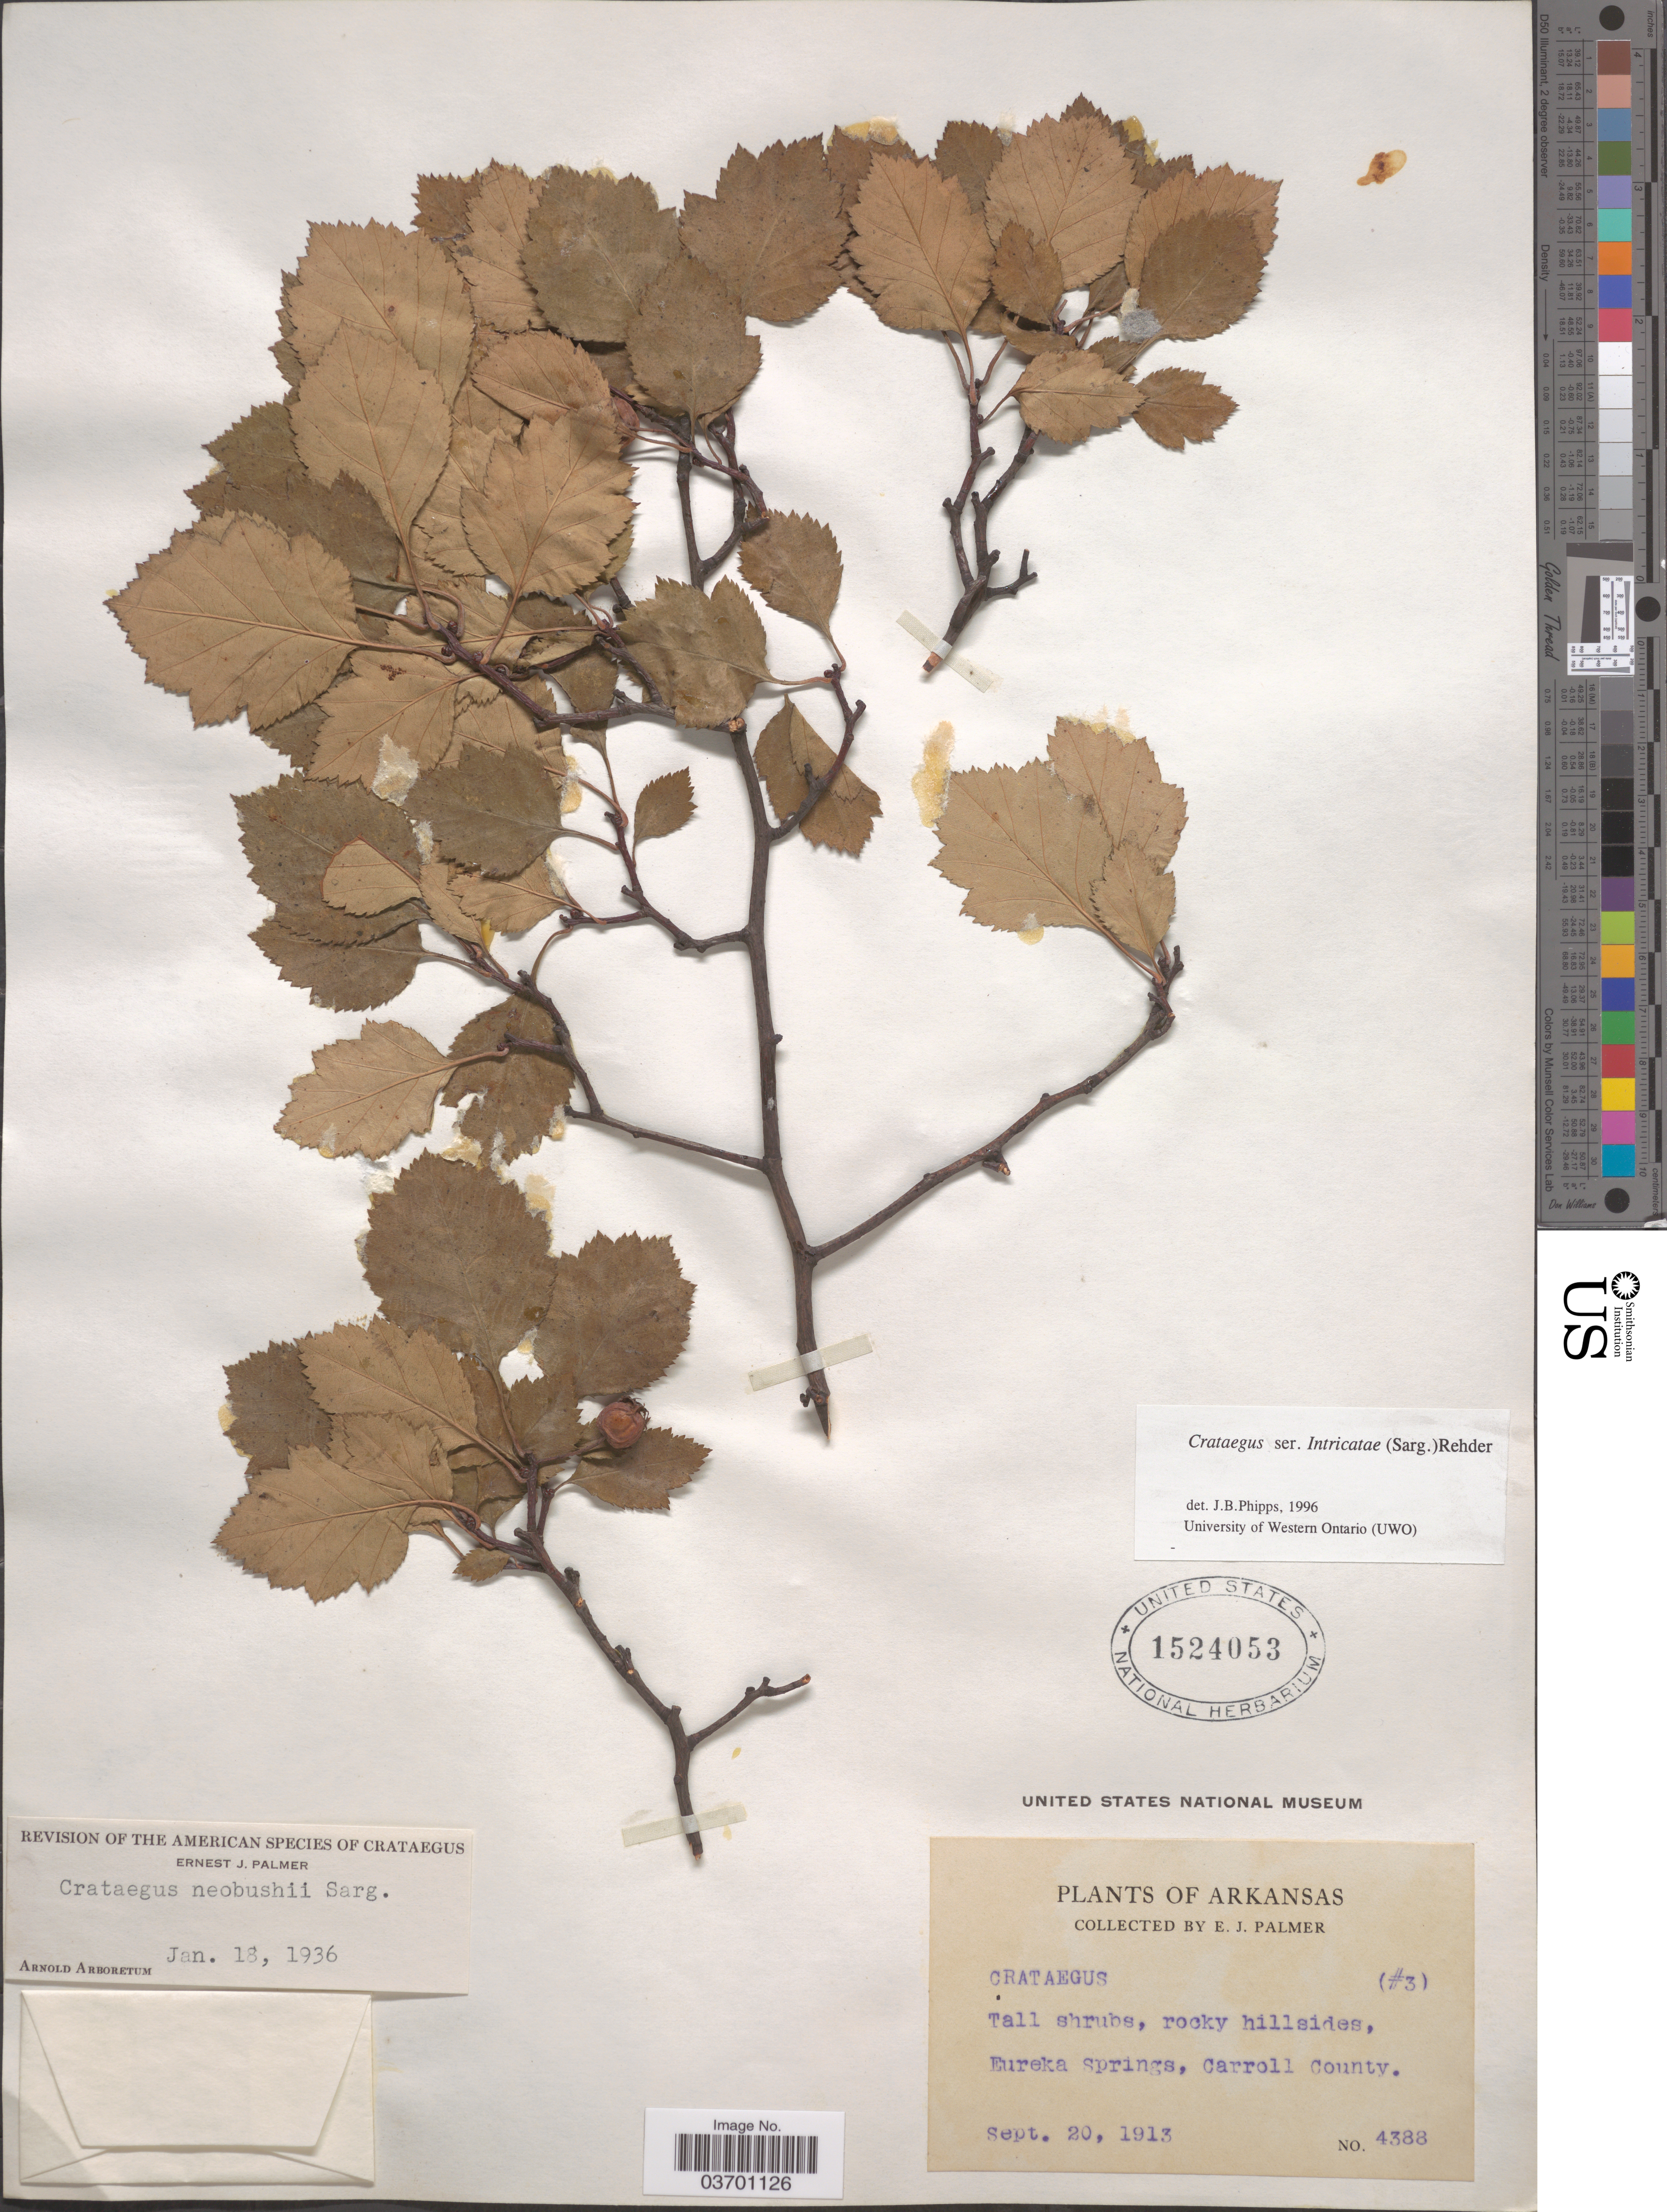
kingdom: Plantae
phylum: Tracheophyta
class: Magnoliopsida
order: Rosales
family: Rosaceae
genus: Crataegus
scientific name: Crataegus neobushii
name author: Sarg.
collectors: E. J. Palmer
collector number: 4388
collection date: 1913-09-20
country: United States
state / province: Arkansas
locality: Eureka Springs, Carroll County.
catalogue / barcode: US 1524053